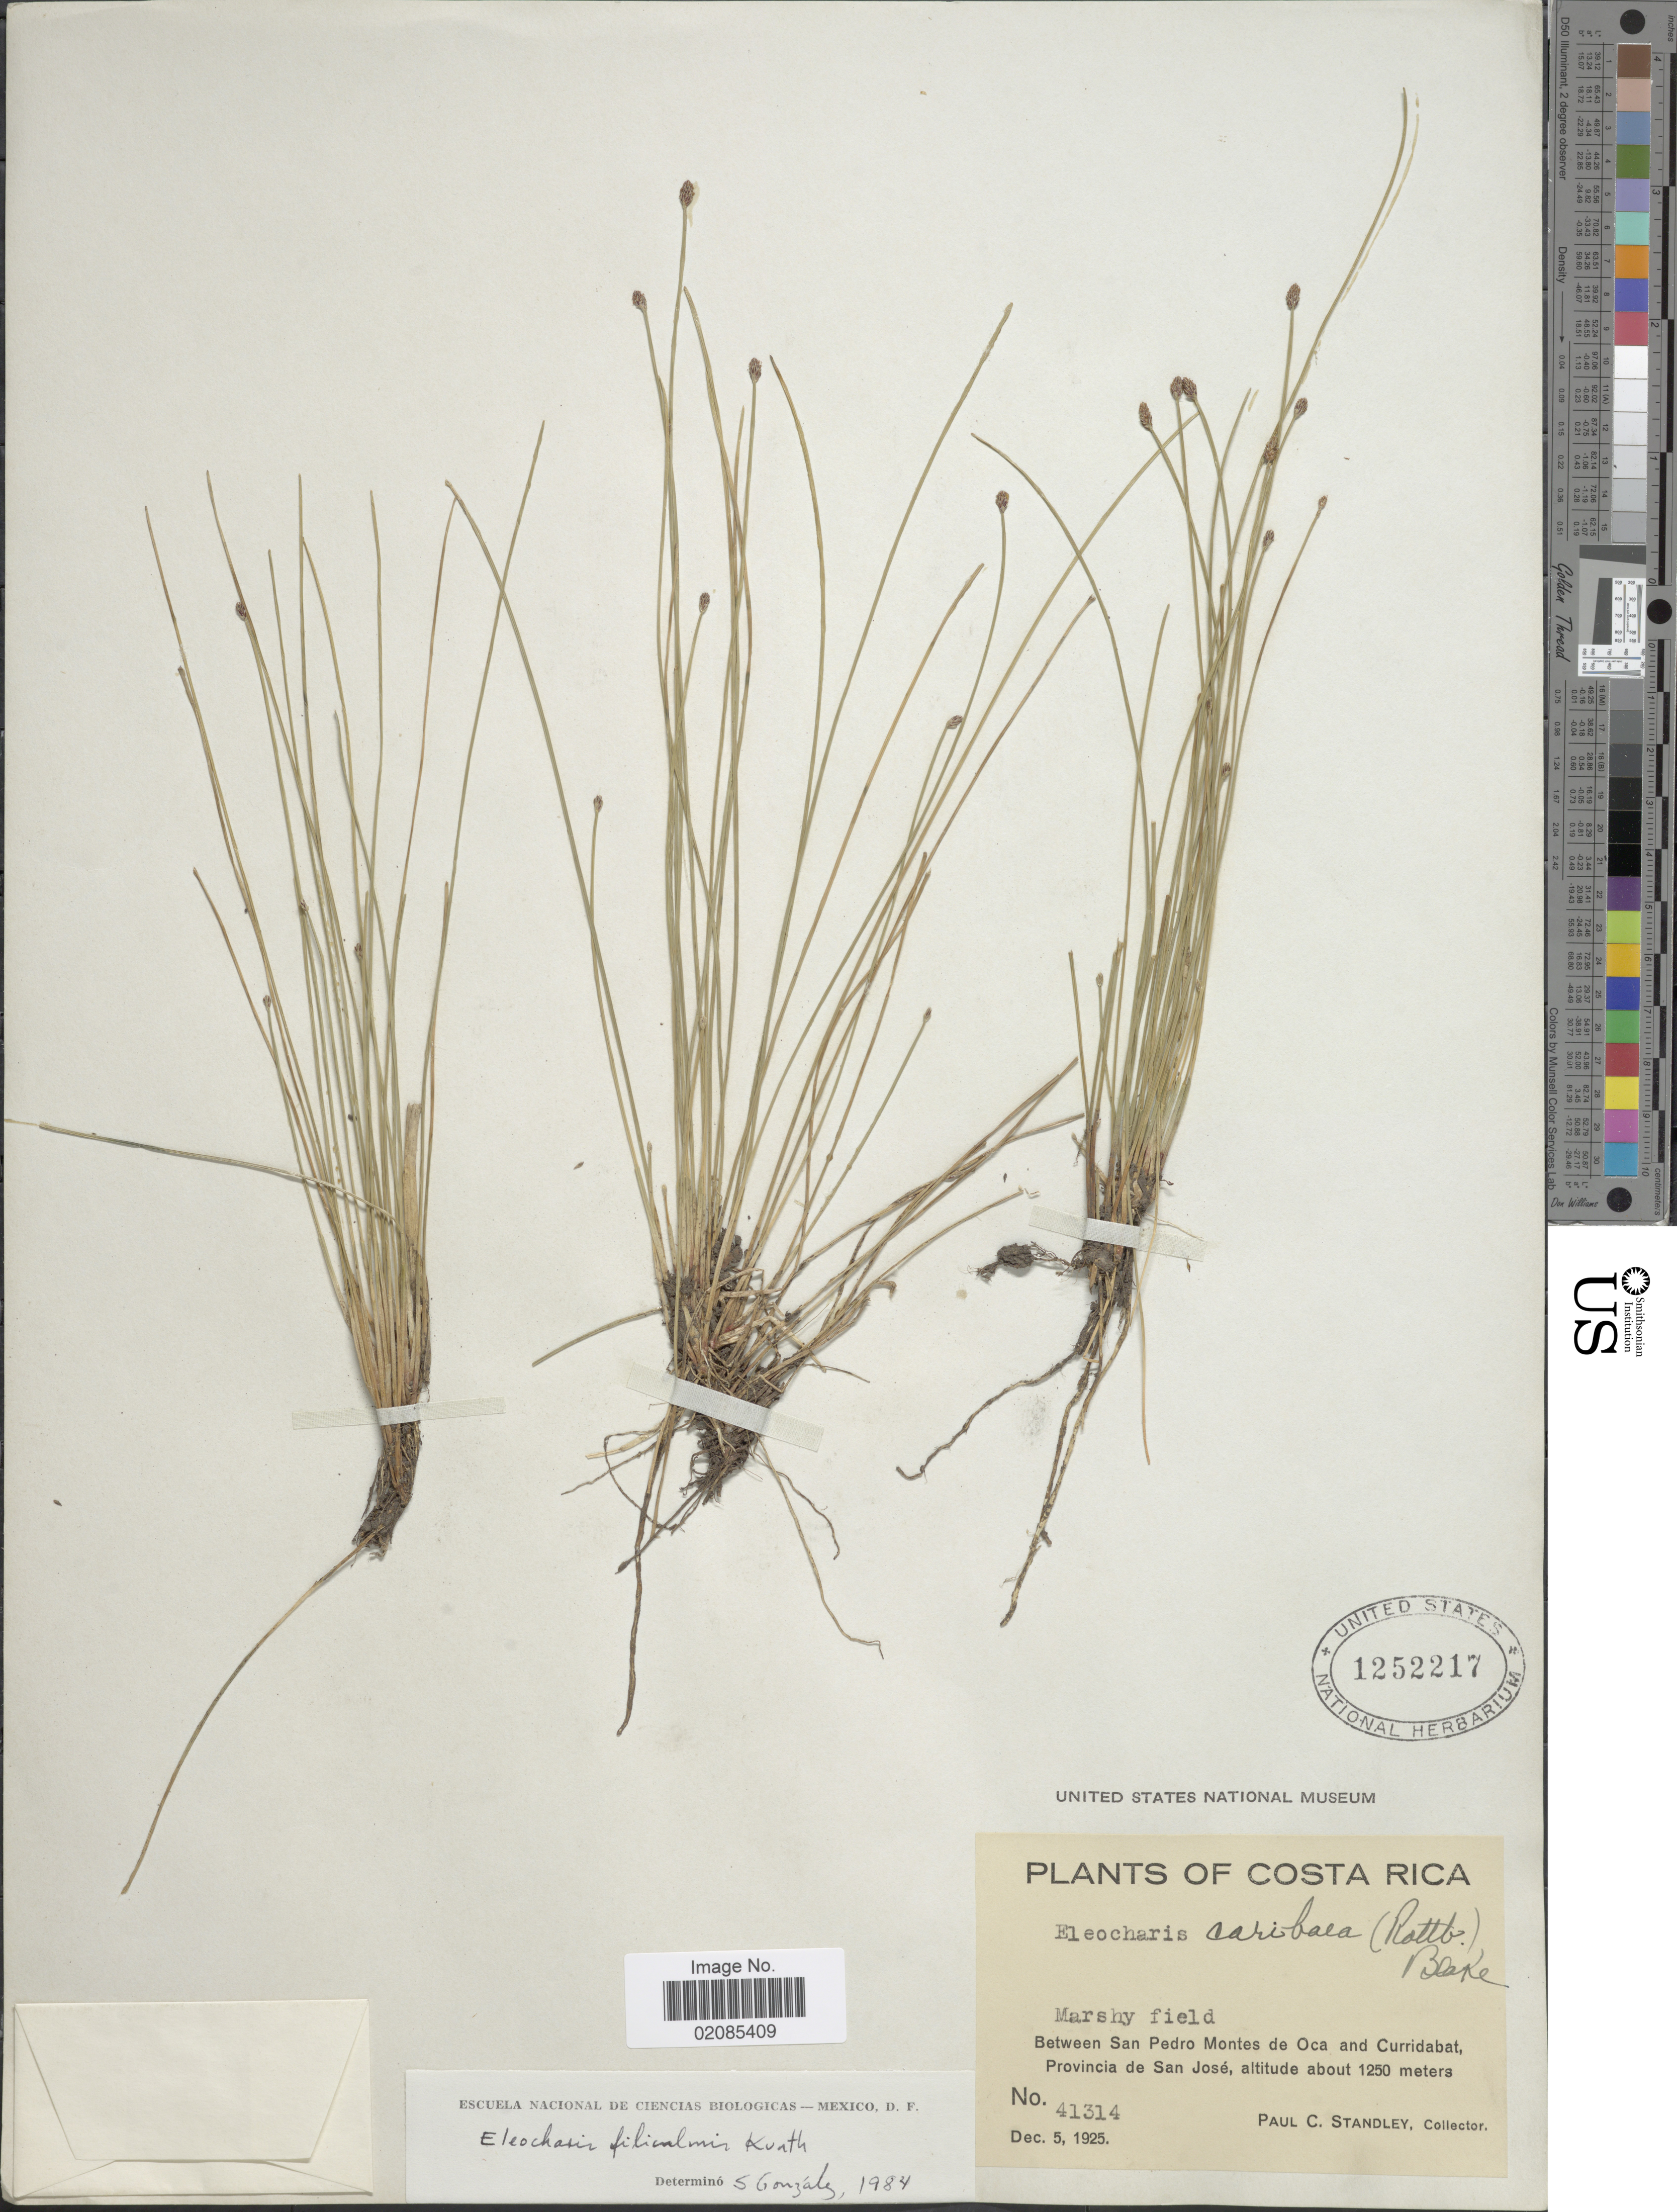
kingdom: Plantae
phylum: Tracheophyta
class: Liliopsida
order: Poales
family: Cyperaceae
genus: Eleocharis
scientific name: Eleocharis filiculmis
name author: Kunth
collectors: P. C. Standley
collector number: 41314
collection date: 1925-12-05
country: Costa Rica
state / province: San José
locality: Between San Pedro Montes de Oca and Curridabat.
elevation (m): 1250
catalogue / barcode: US 1252217